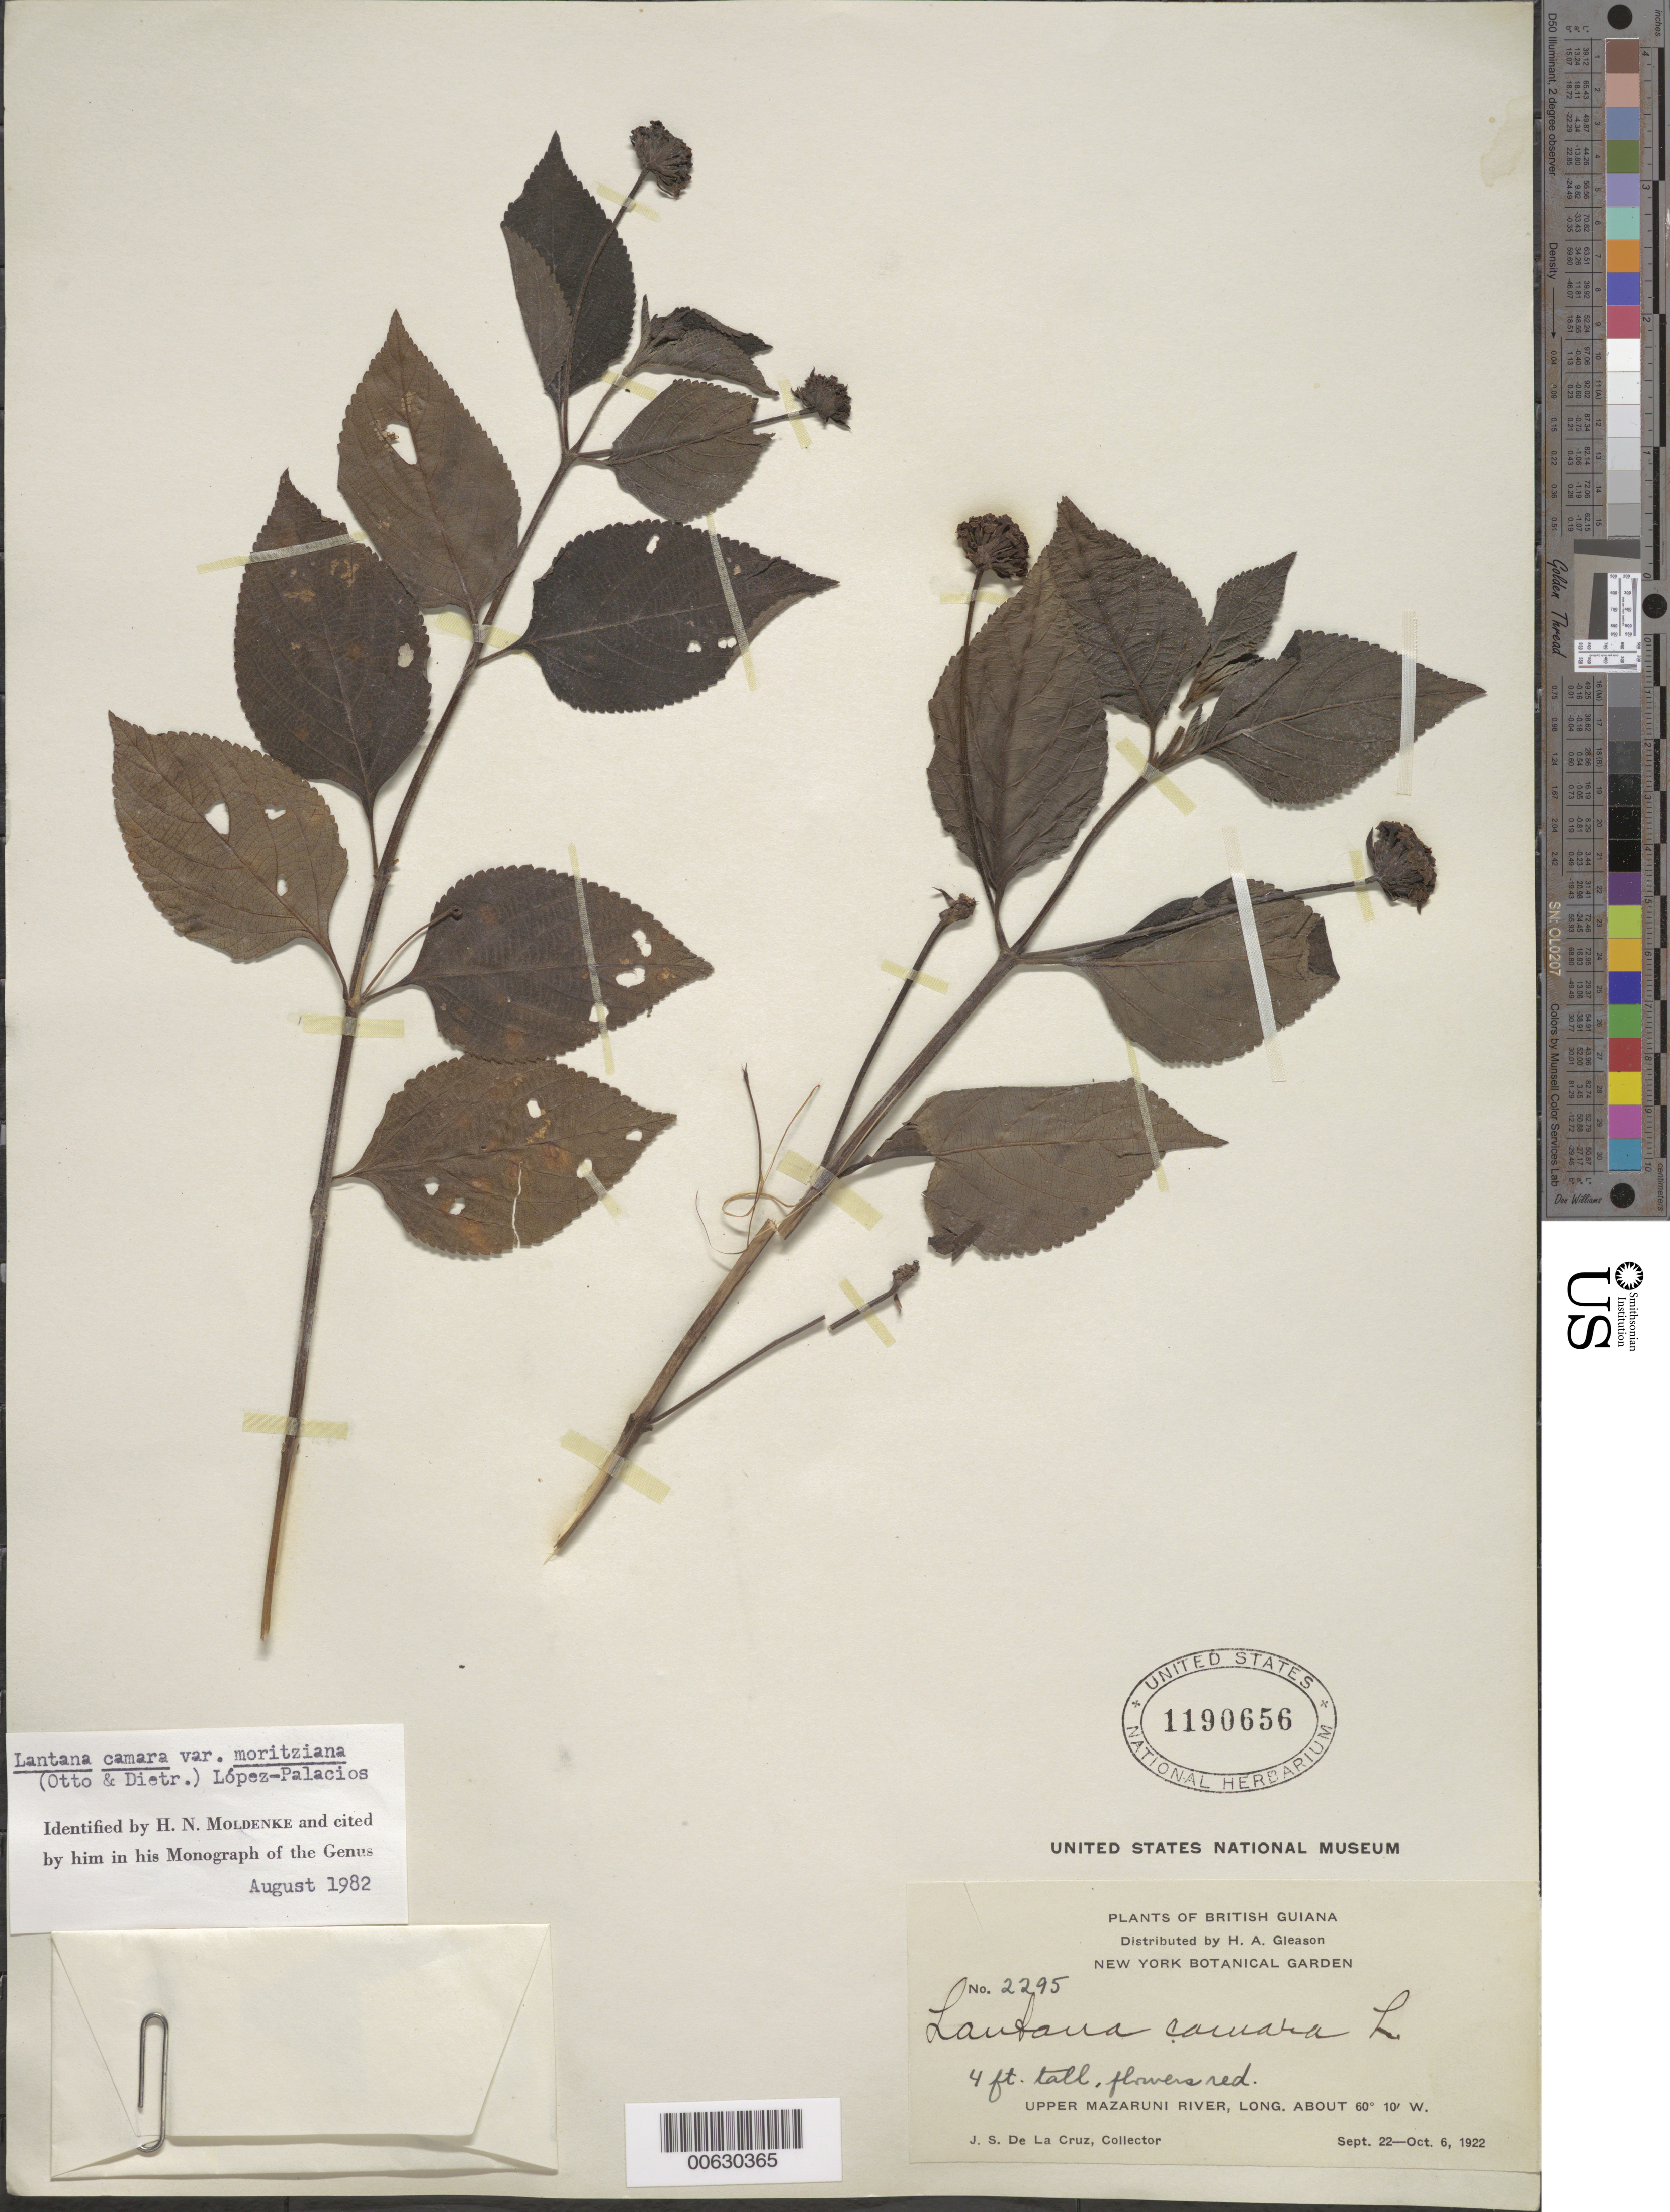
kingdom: Plantae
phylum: Tracheophyta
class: Magnoliopsida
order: Lamiales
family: Verbenaceae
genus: Lantana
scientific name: Lantana camara var. moritziana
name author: (Otto & A. Dietr.) López-Pal.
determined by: Moldenke, H. N.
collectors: J. S. de la Cruz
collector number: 2295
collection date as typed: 22-Sep-22 to 6-Oct-22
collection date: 1922-09-22/1922-10-06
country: Guyana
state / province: Cuyuni-Mazaruni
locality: Upper Mazaruni R.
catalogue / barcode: US 1190656